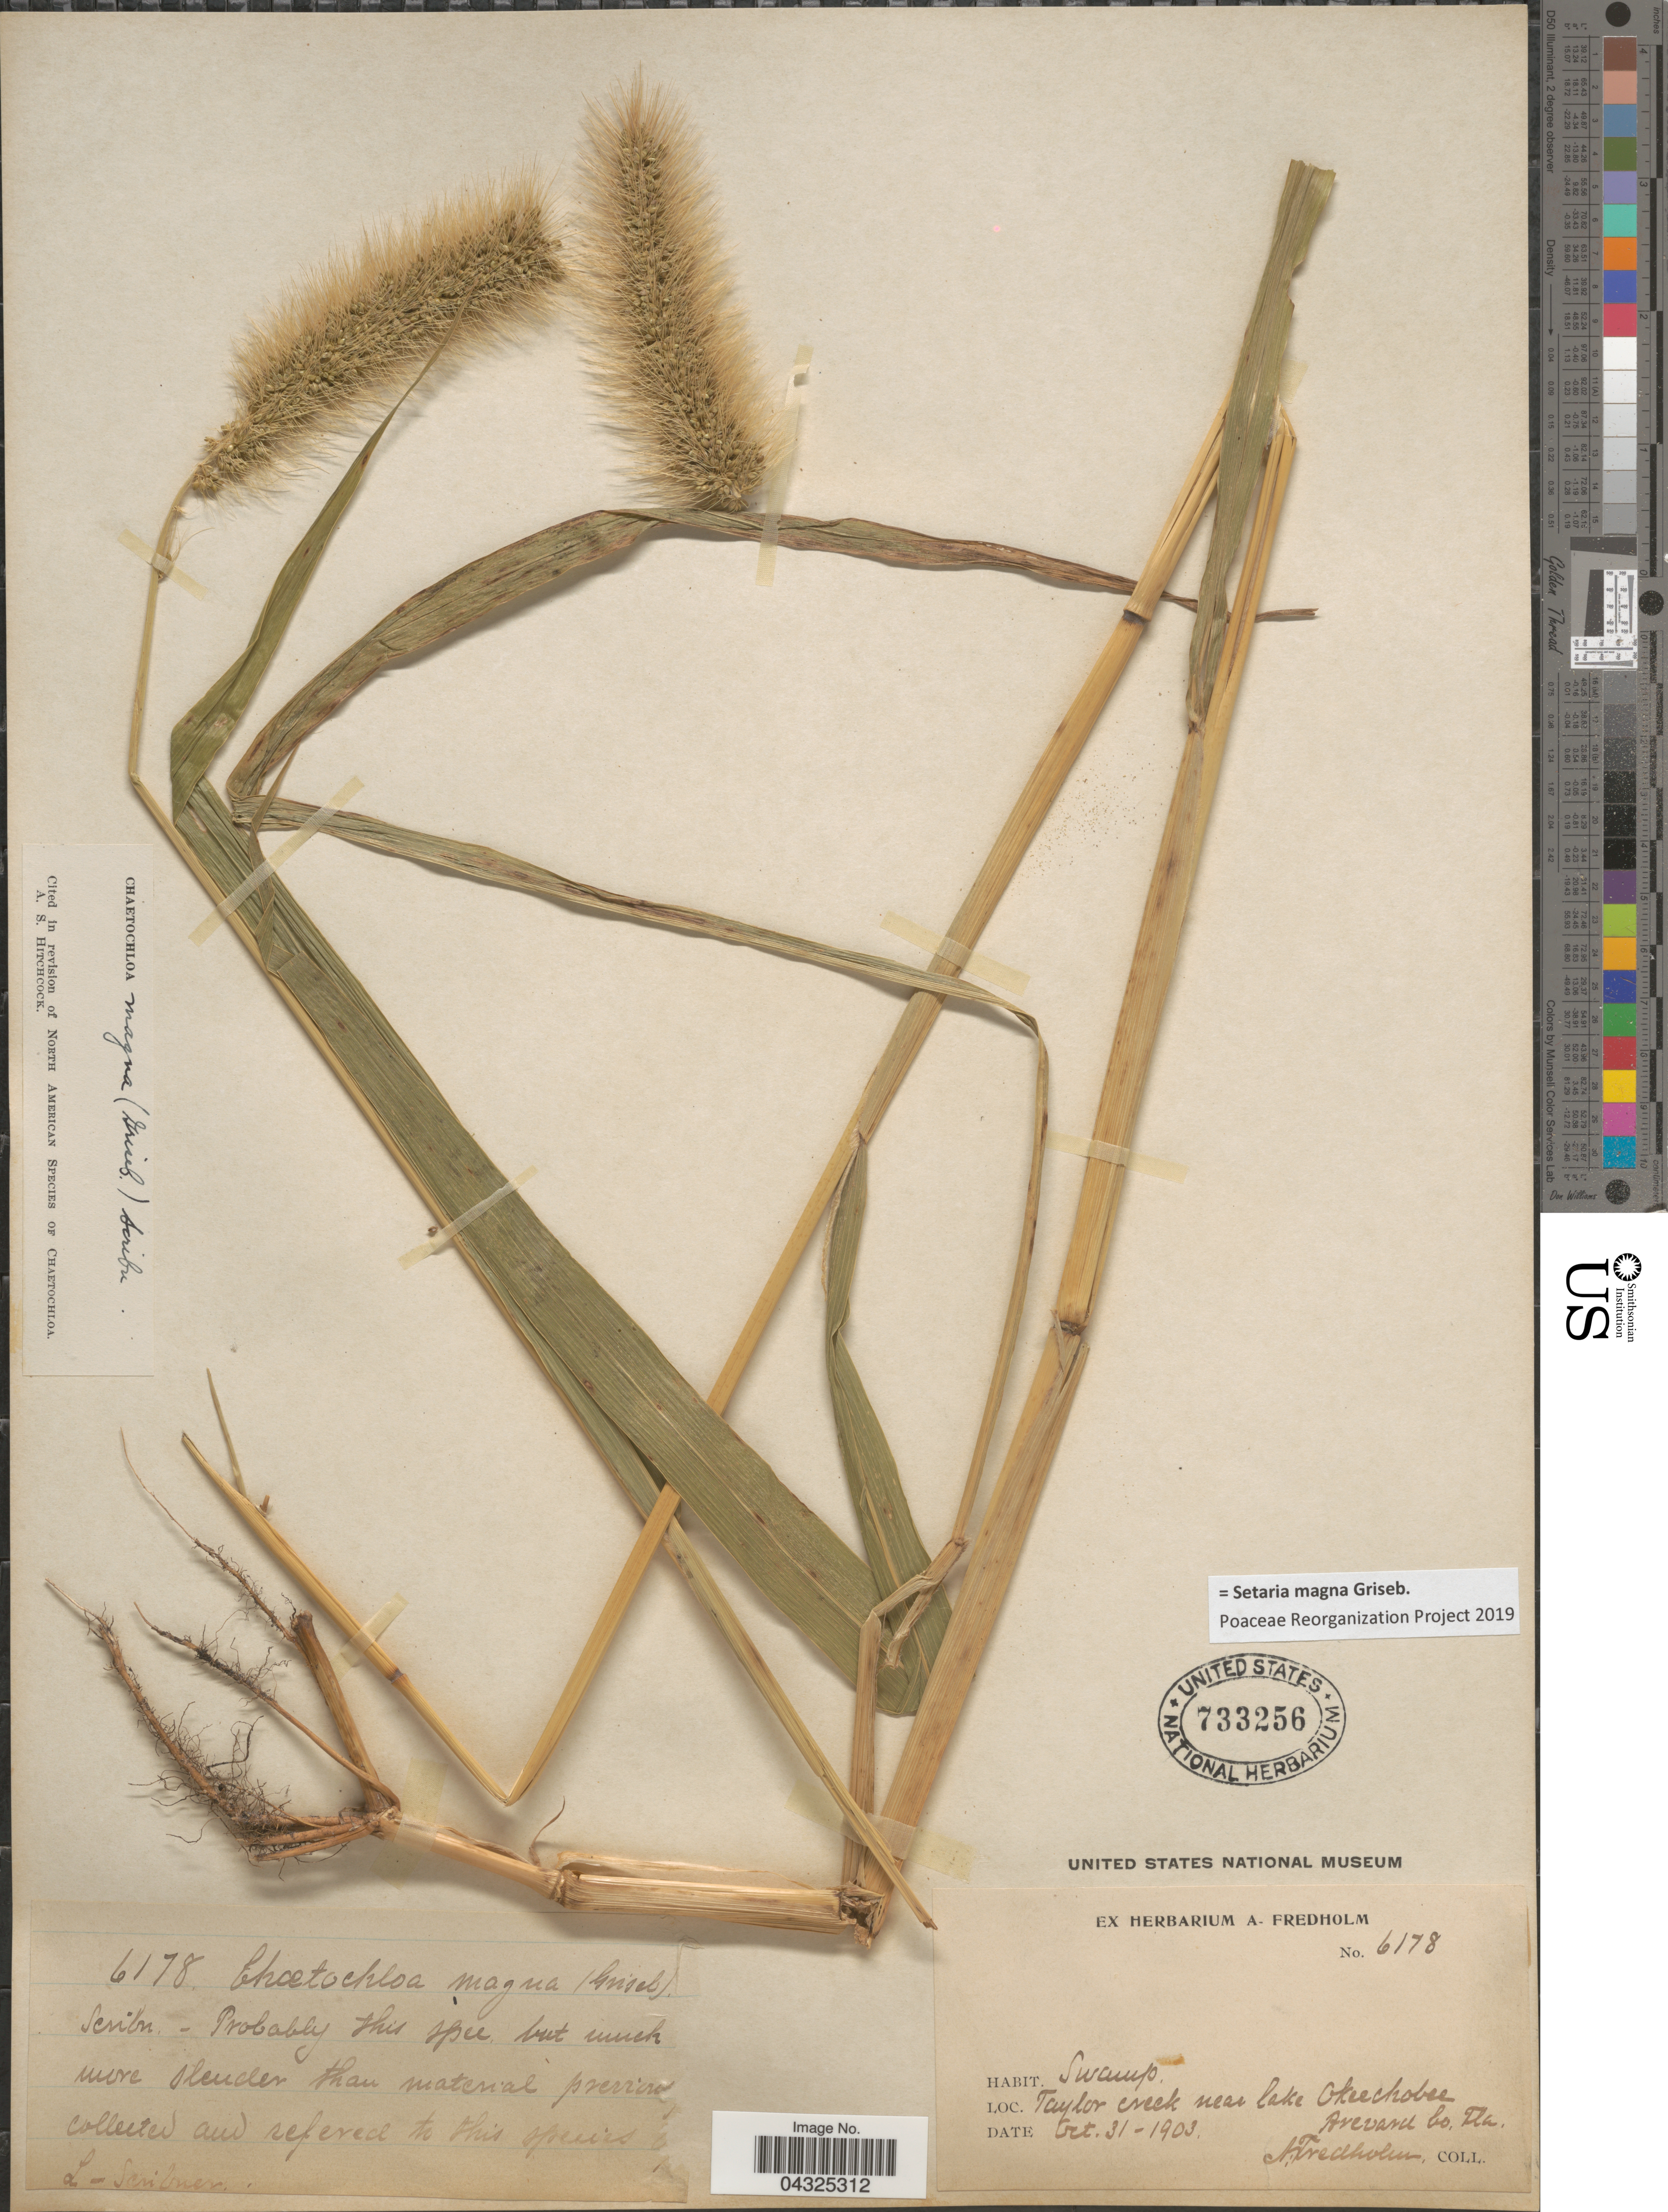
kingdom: Plantae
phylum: Tracheophyta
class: Liliopsida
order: Poales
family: Poaceae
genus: Setaria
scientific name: Setaria magna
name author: Griseb.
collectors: A. Fredholm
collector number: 6178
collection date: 1903-10-31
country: United States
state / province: Florida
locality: Taylor creek near lake Okeechobee. Brevard Co.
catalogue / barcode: US 733256